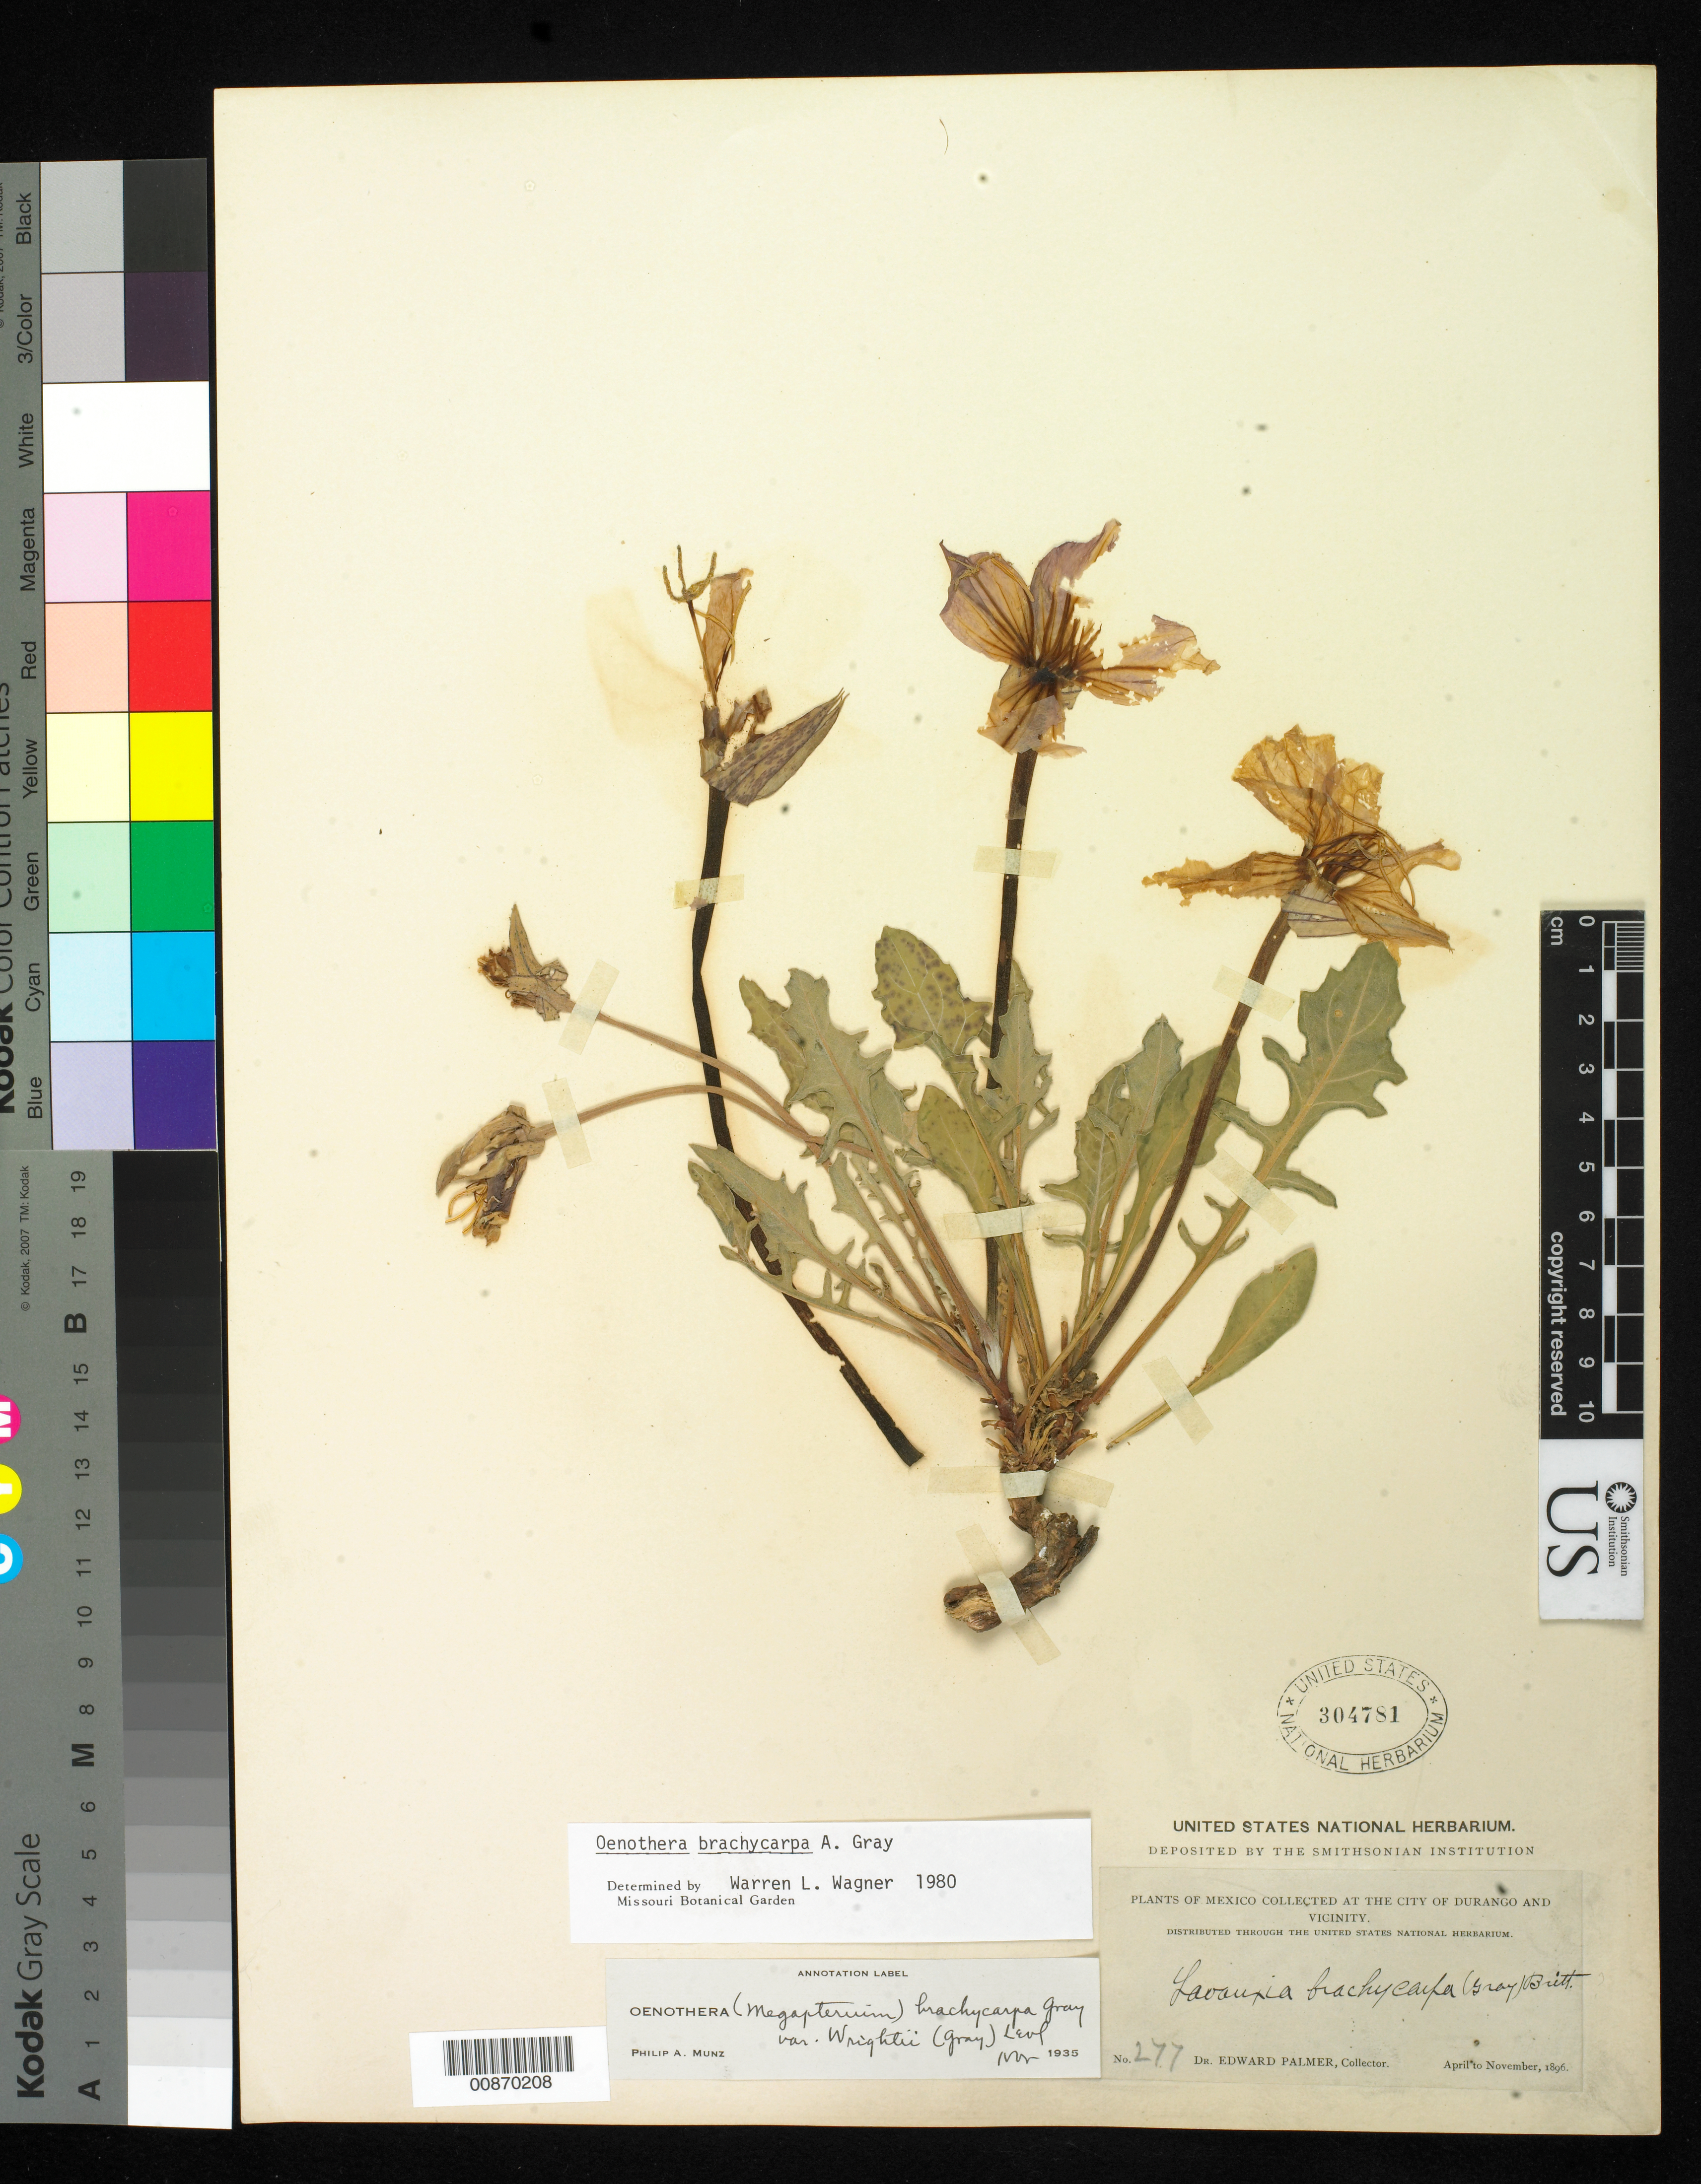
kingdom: Plantae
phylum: Tracheophyta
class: Magnoliopsida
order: Myrtales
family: Onagraceae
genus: Oenothera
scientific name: Oenothera brachycarpa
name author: A. Gray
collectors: E. Palmer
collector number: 277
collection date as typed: Apr 1896 to -- Nov 1896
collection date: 1896-04/1896-11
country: Mexico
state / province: Durango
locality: City of Durango and vicinity.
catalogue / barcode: US 304781